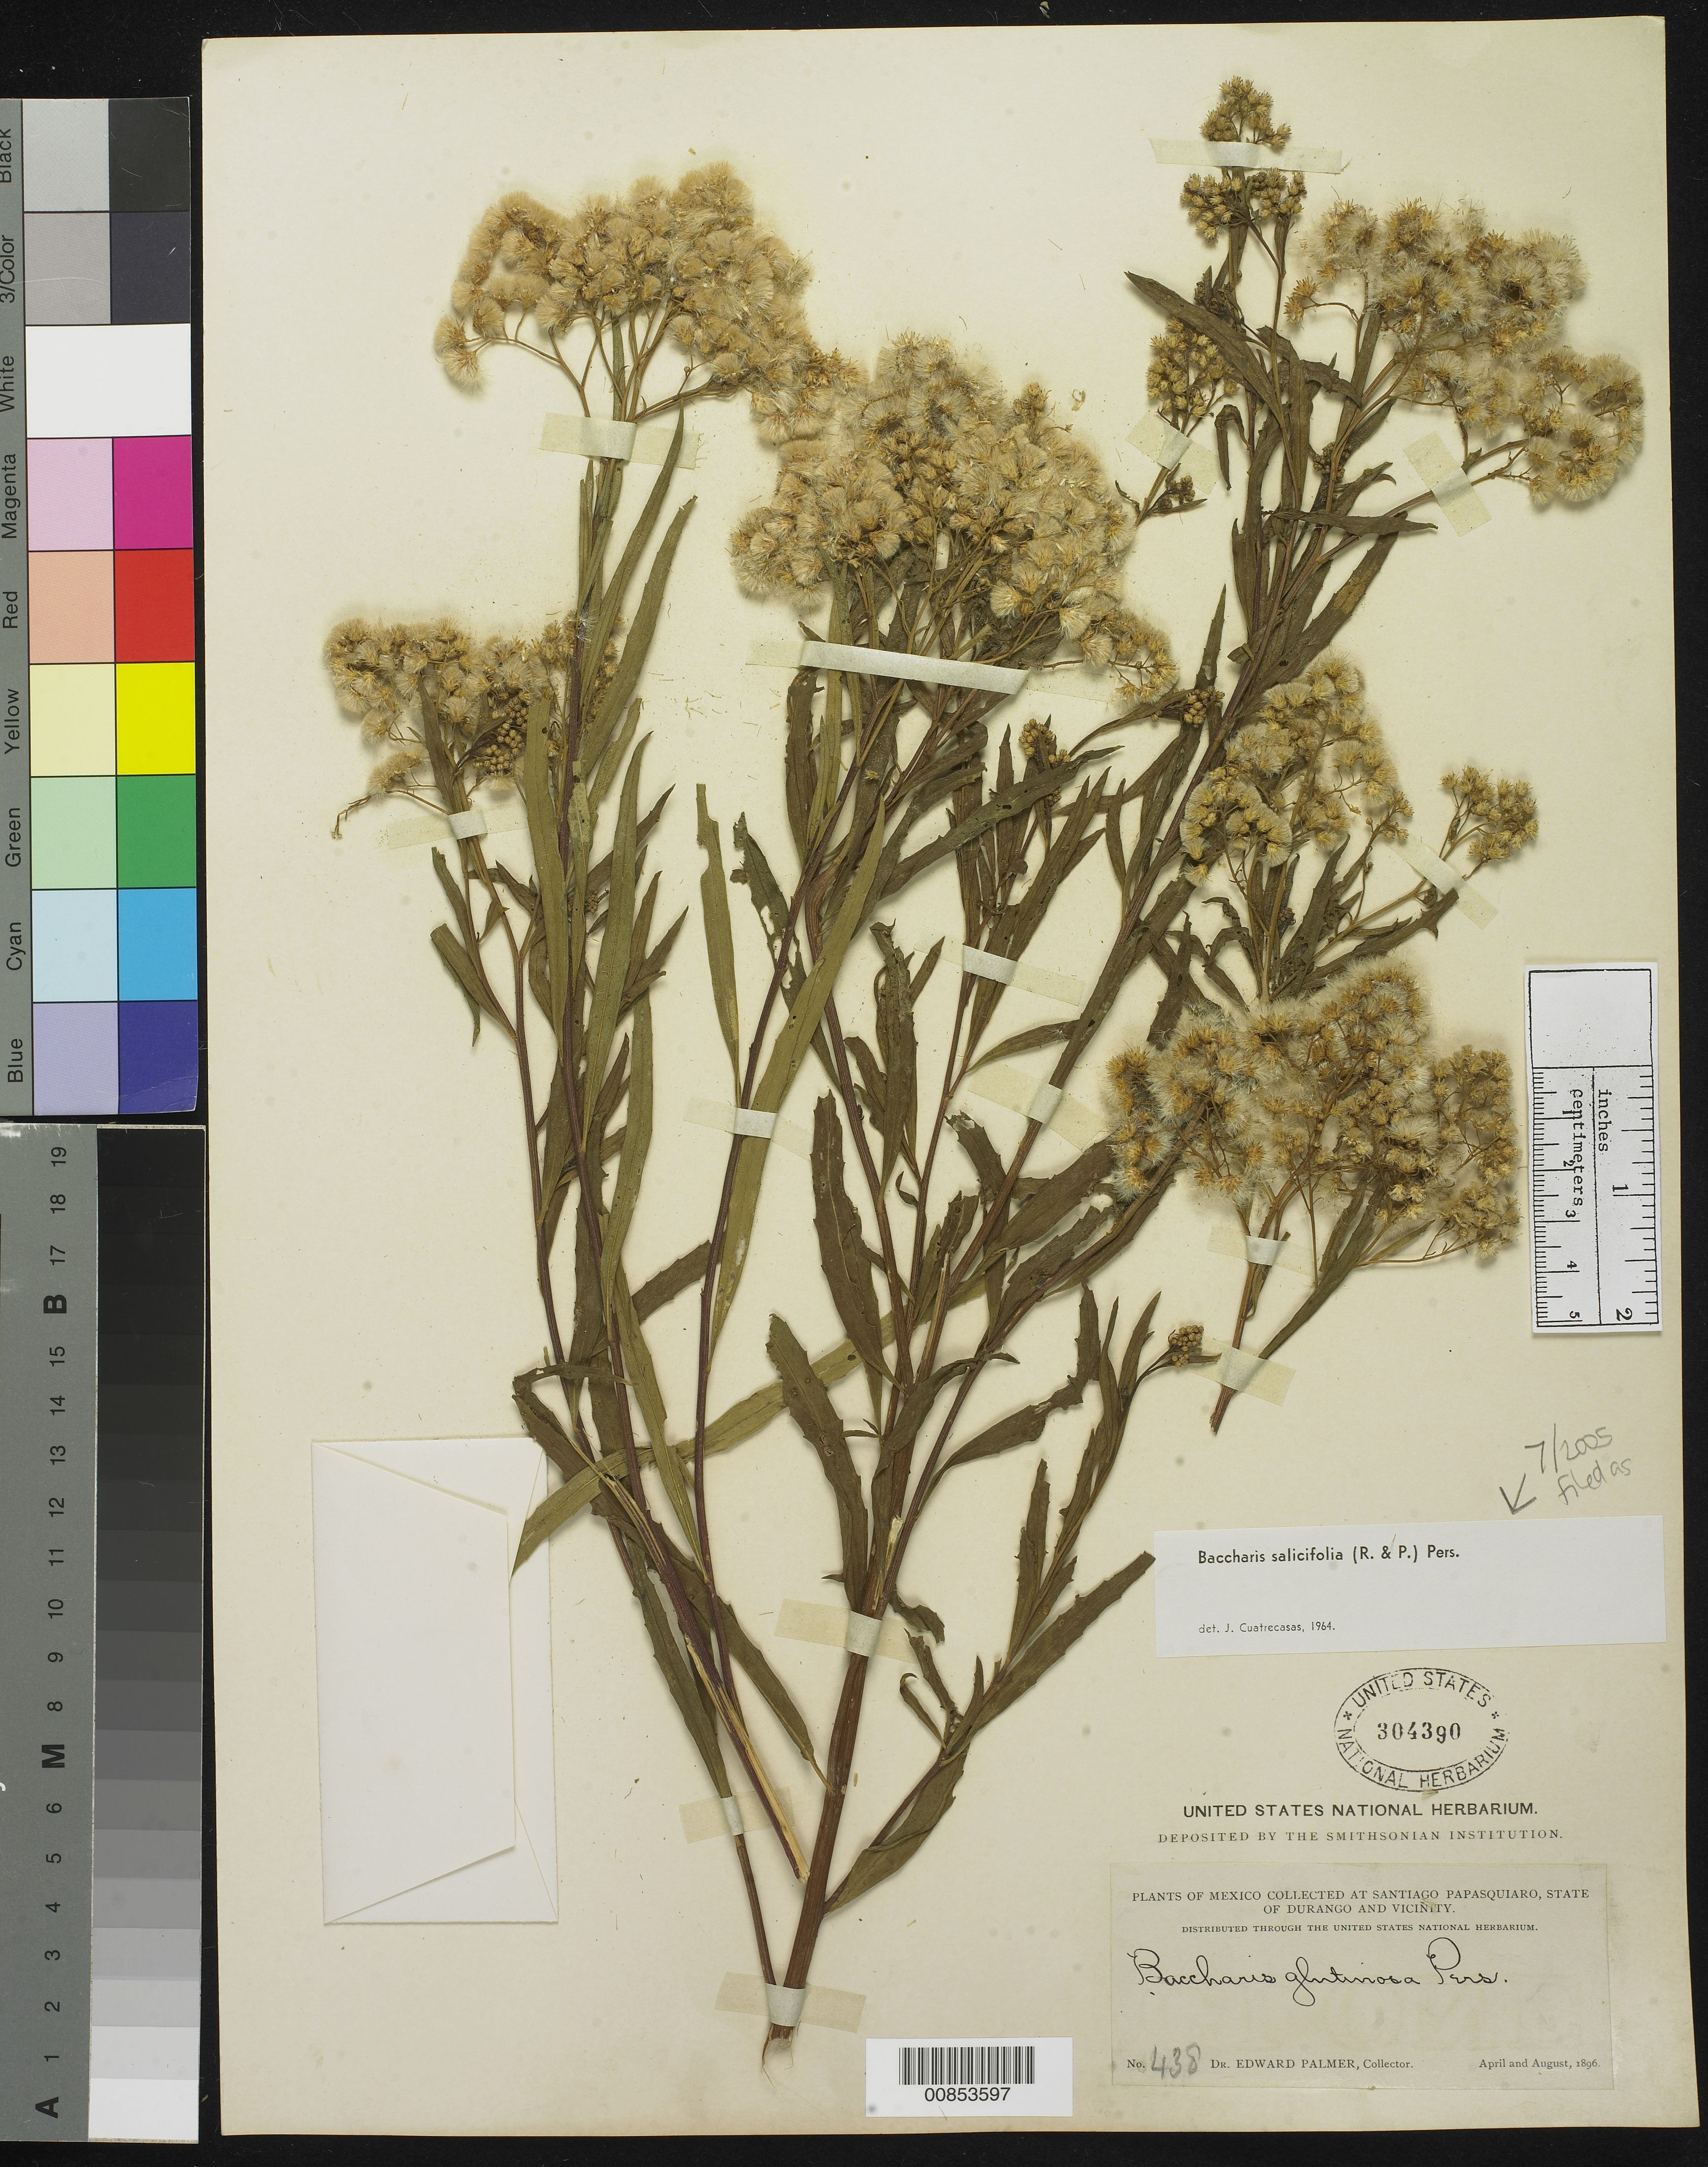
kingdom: Plantae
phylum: Tracheophyta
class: Magnoliopsida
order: Asterales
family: Asteraceae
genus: Baccharis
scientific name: Baccharis salicifolia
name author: (Ruiz & Pav.) Pers.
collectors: E. Palmer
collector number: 438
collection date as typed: Apr 1896 to -- Aug 1896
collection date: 1896-04/1896-08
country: Mexico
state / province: Durango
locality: Santiago Papasquiaro, Durango and vicinity.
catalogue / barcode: US 304390